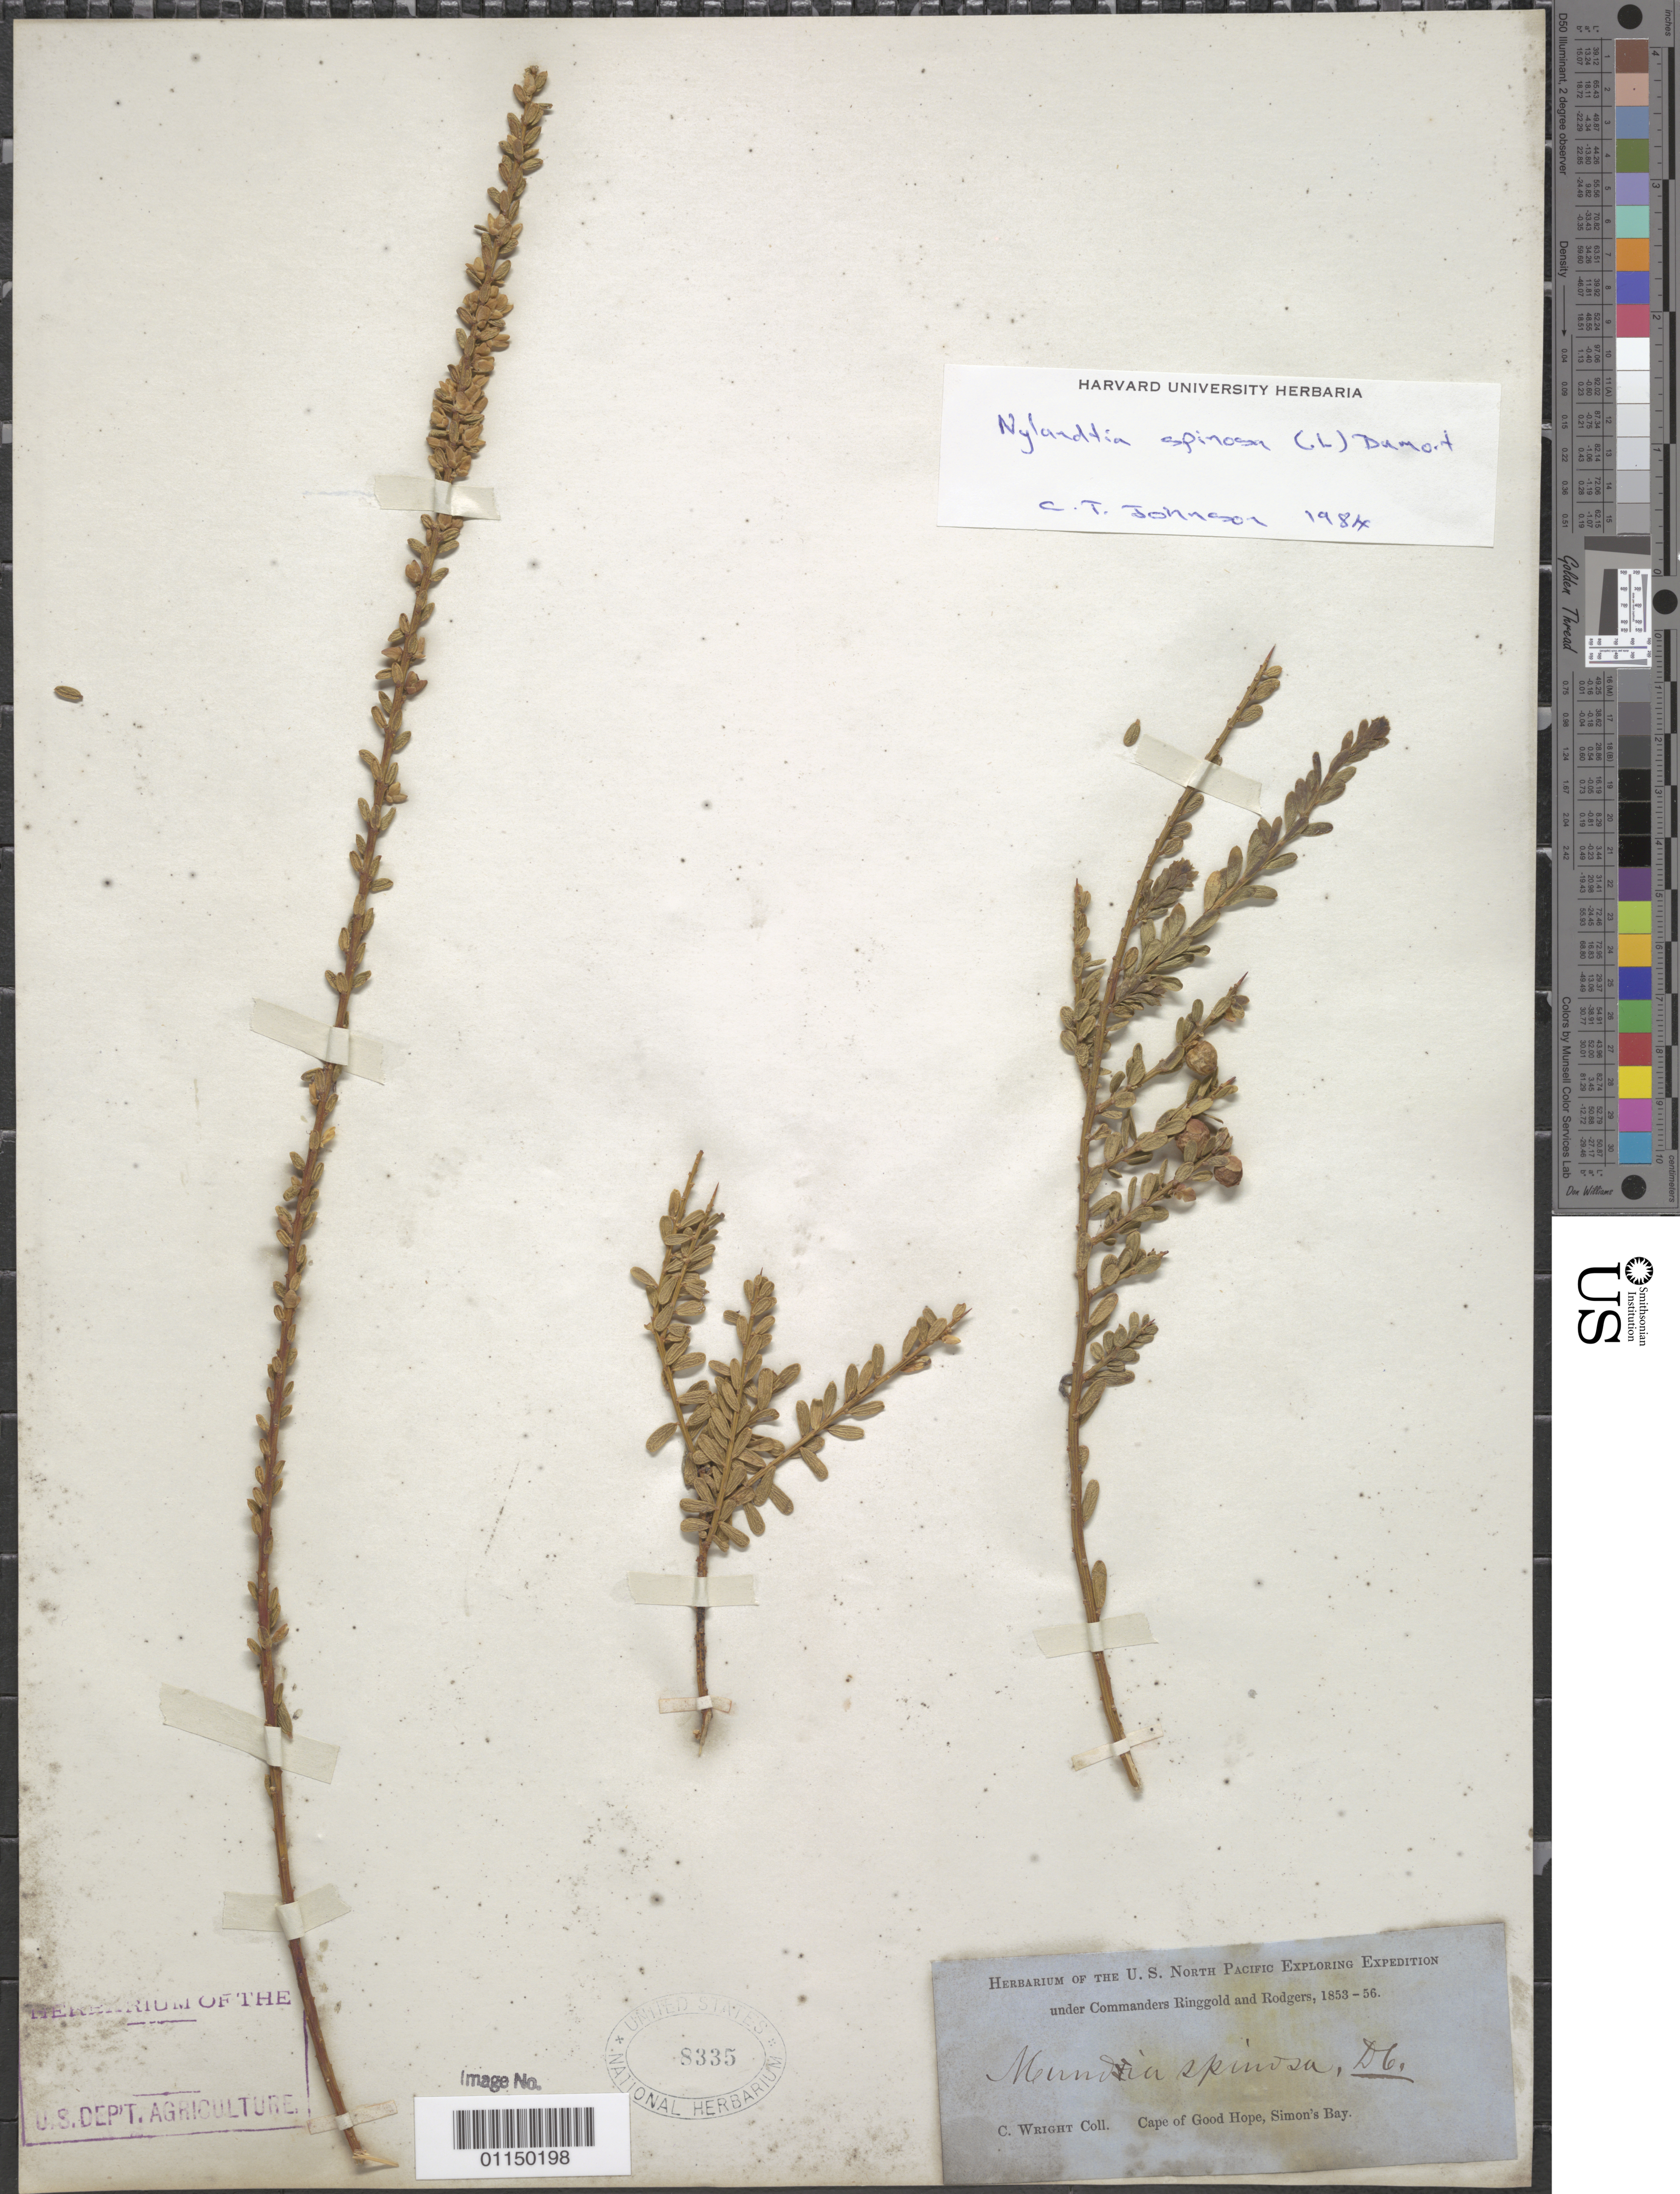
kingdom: Plantae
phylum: Tracheophyta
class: Magnoliopsida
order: Fabales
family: Polygalaceae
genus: Muraltia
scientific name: Muraltia spinosa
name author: (L.) F. Forest & J.C. Manning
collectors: C. Wright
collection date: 1853/1856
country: South Africa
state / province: Western Cape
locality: Cape of Good Hope, Simon's Bay.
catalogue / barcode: US 8335